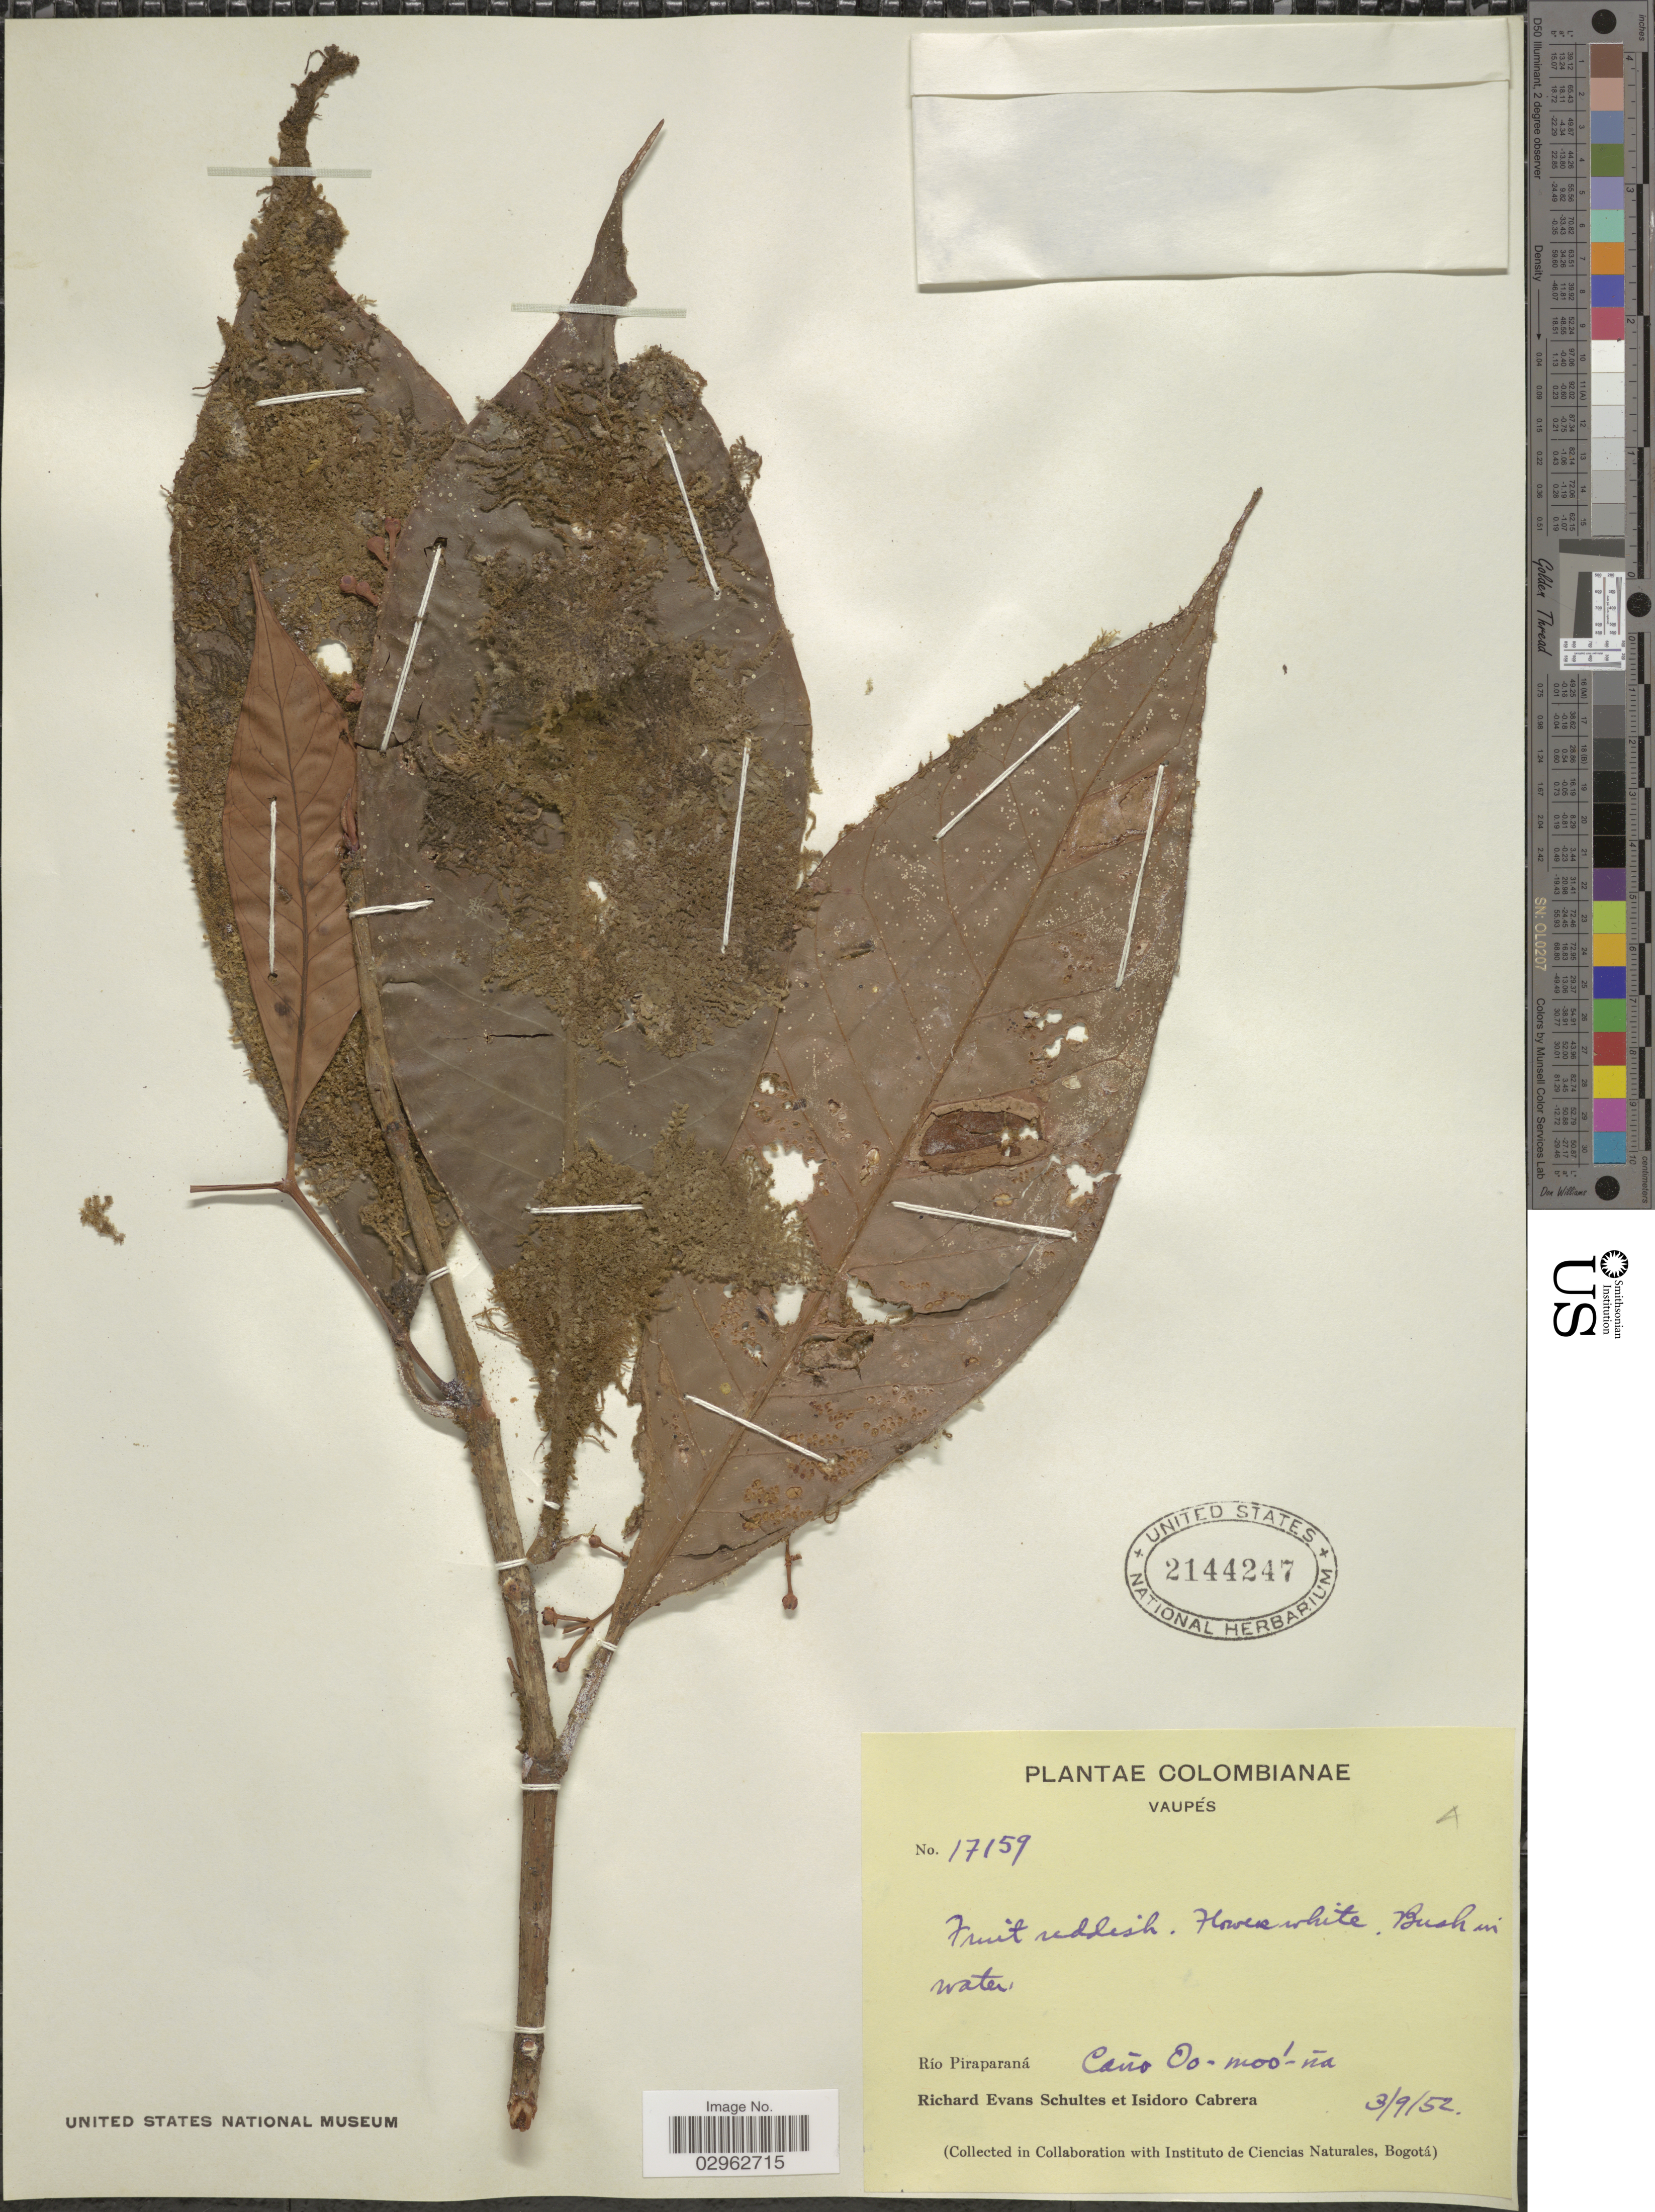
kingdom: Plantae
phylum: Tracheophyta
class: Magnoliopsida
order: Malpighiales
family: Clusiaceae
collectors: R. E. Schultes & I. Cabrera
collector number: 17159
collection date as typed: Transcribed d/m/y: 3/9/52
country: Colombia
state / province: Vaupés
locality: Río Piraparaná, Caño Oo-moó-ña.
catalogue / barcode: US 2144247